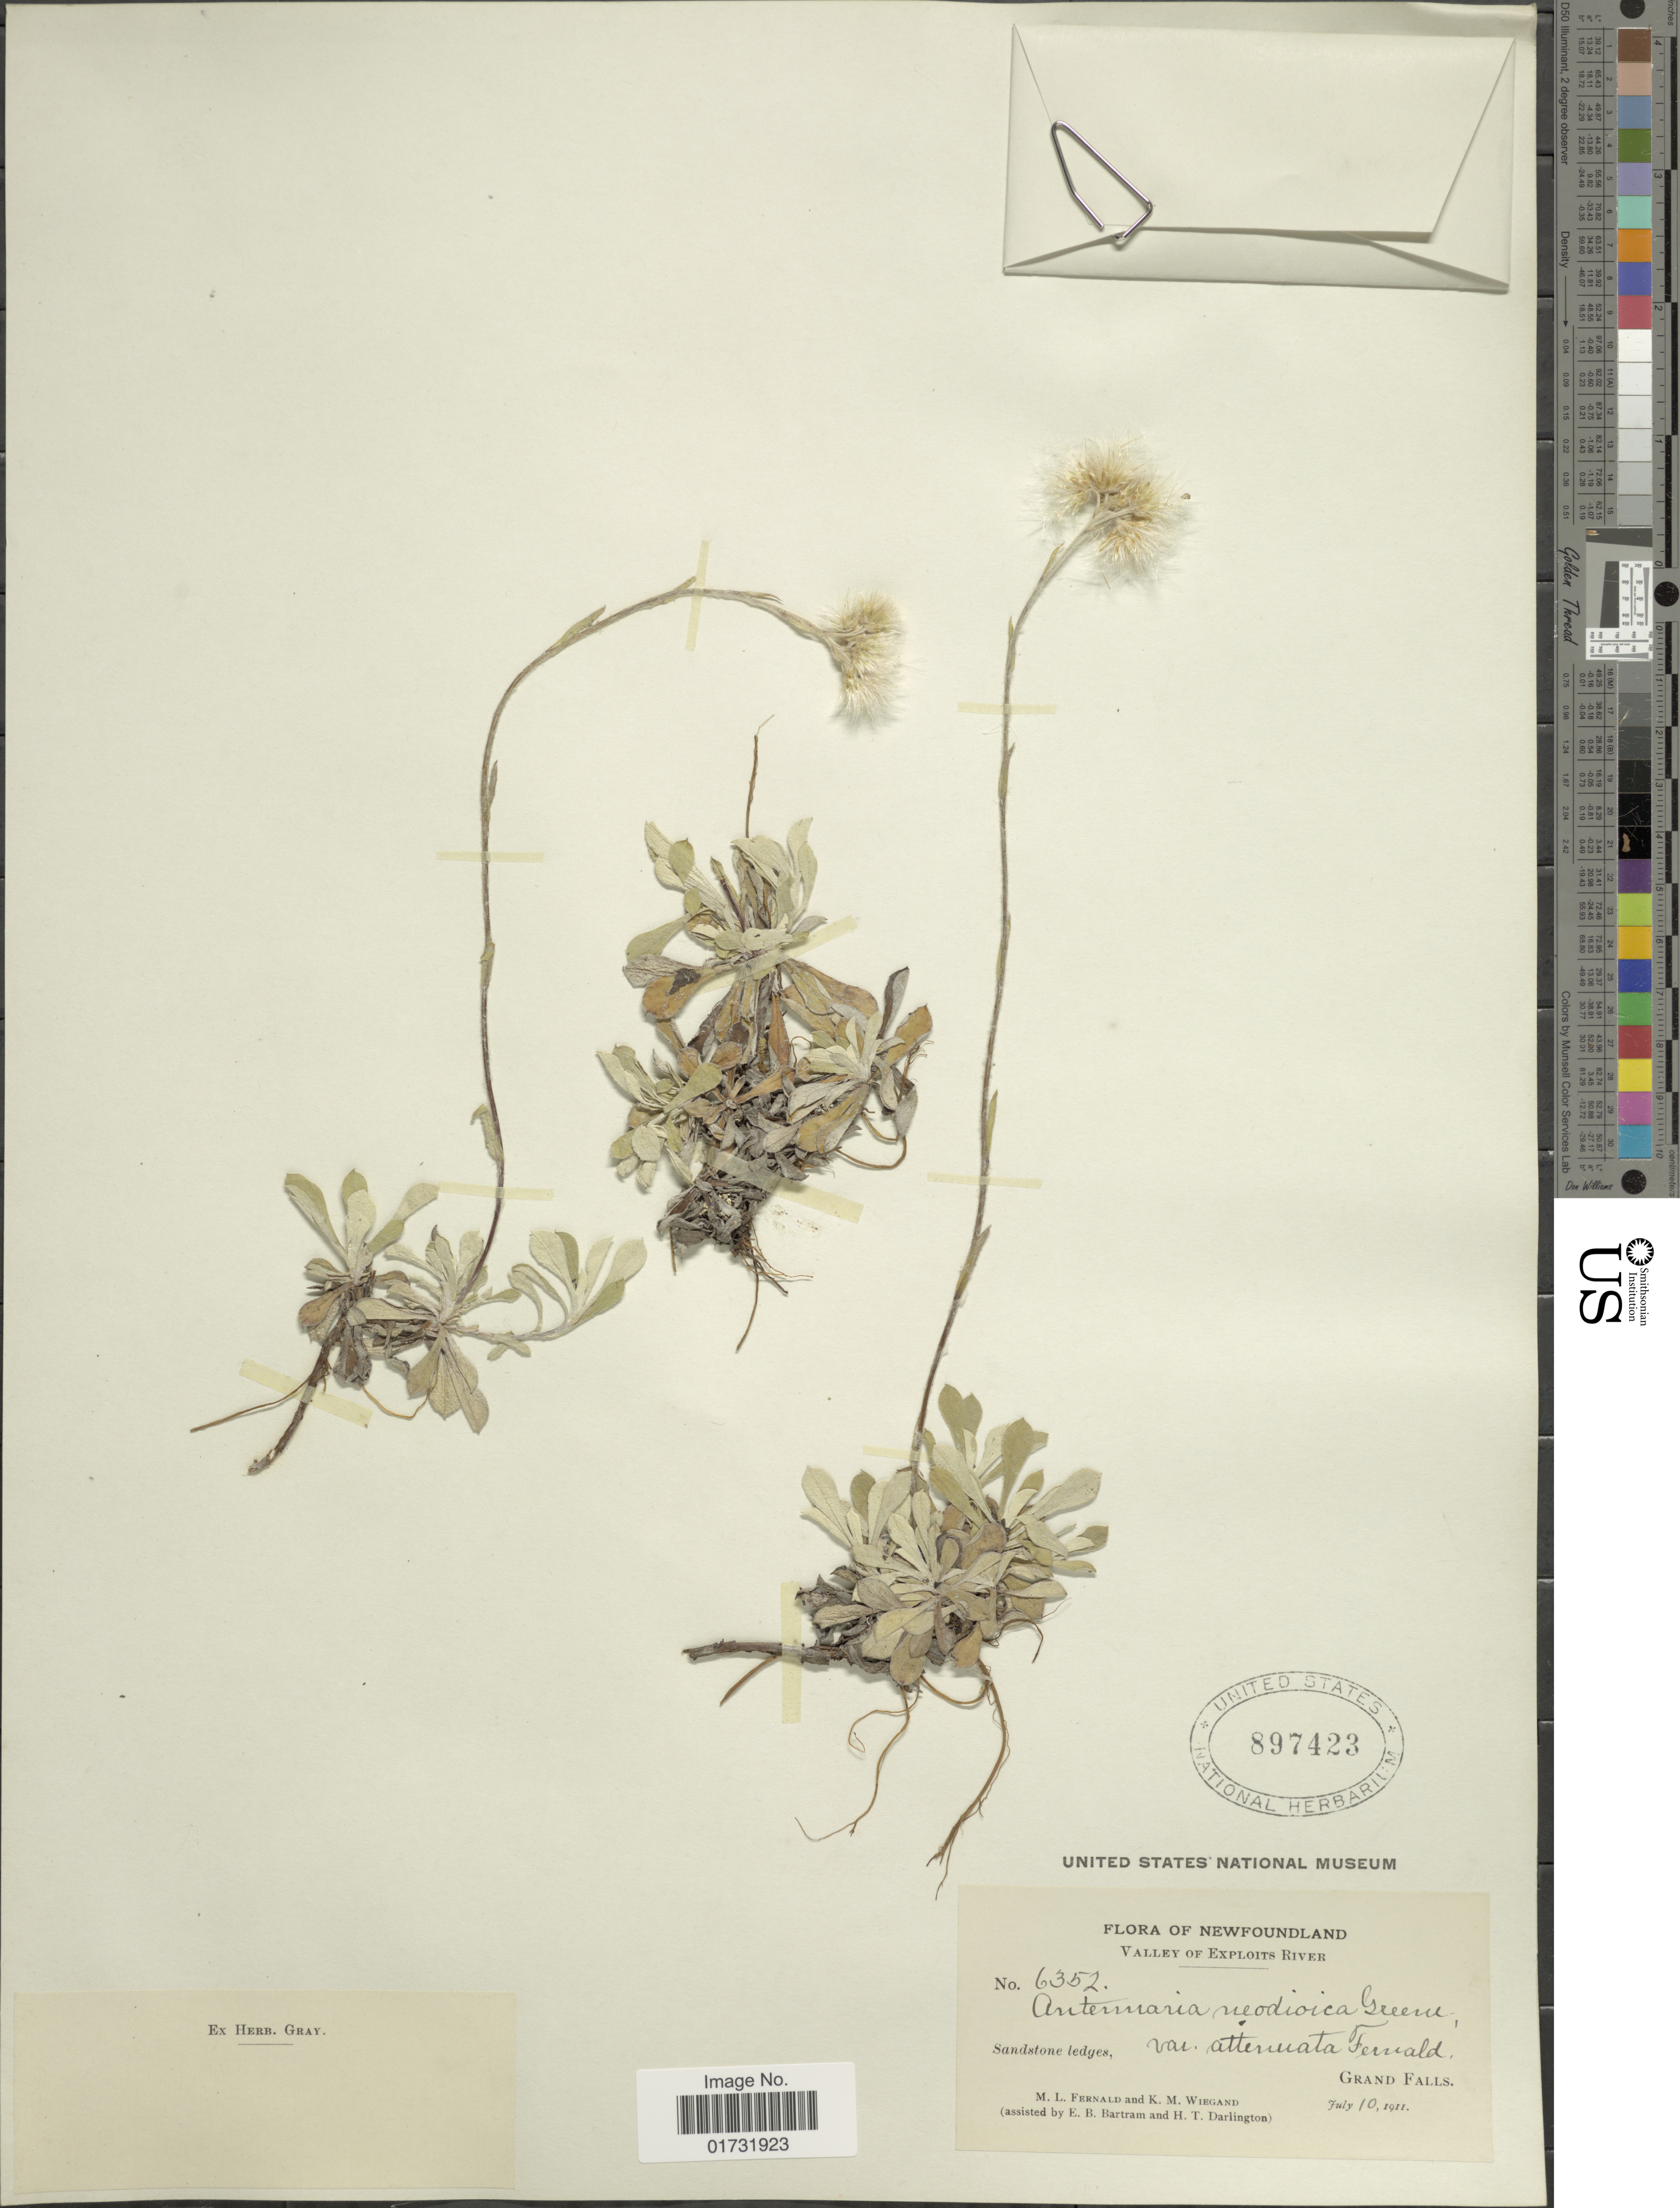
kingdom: Plantae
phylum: Tracheophyta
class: Magnoliopsida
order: Asterales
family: Asteraceae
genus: Antennaria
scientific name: Antennaria neodioica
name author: Greene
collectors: M. L. Fernald, K. M. Wiegand, E. B. Bartram & H. Darlington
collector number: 6352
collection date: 1911-07-10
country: Canada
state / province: Newfoundland and Labrador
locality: Valley of Exploits River. Grand Falls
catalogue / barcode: US 897423